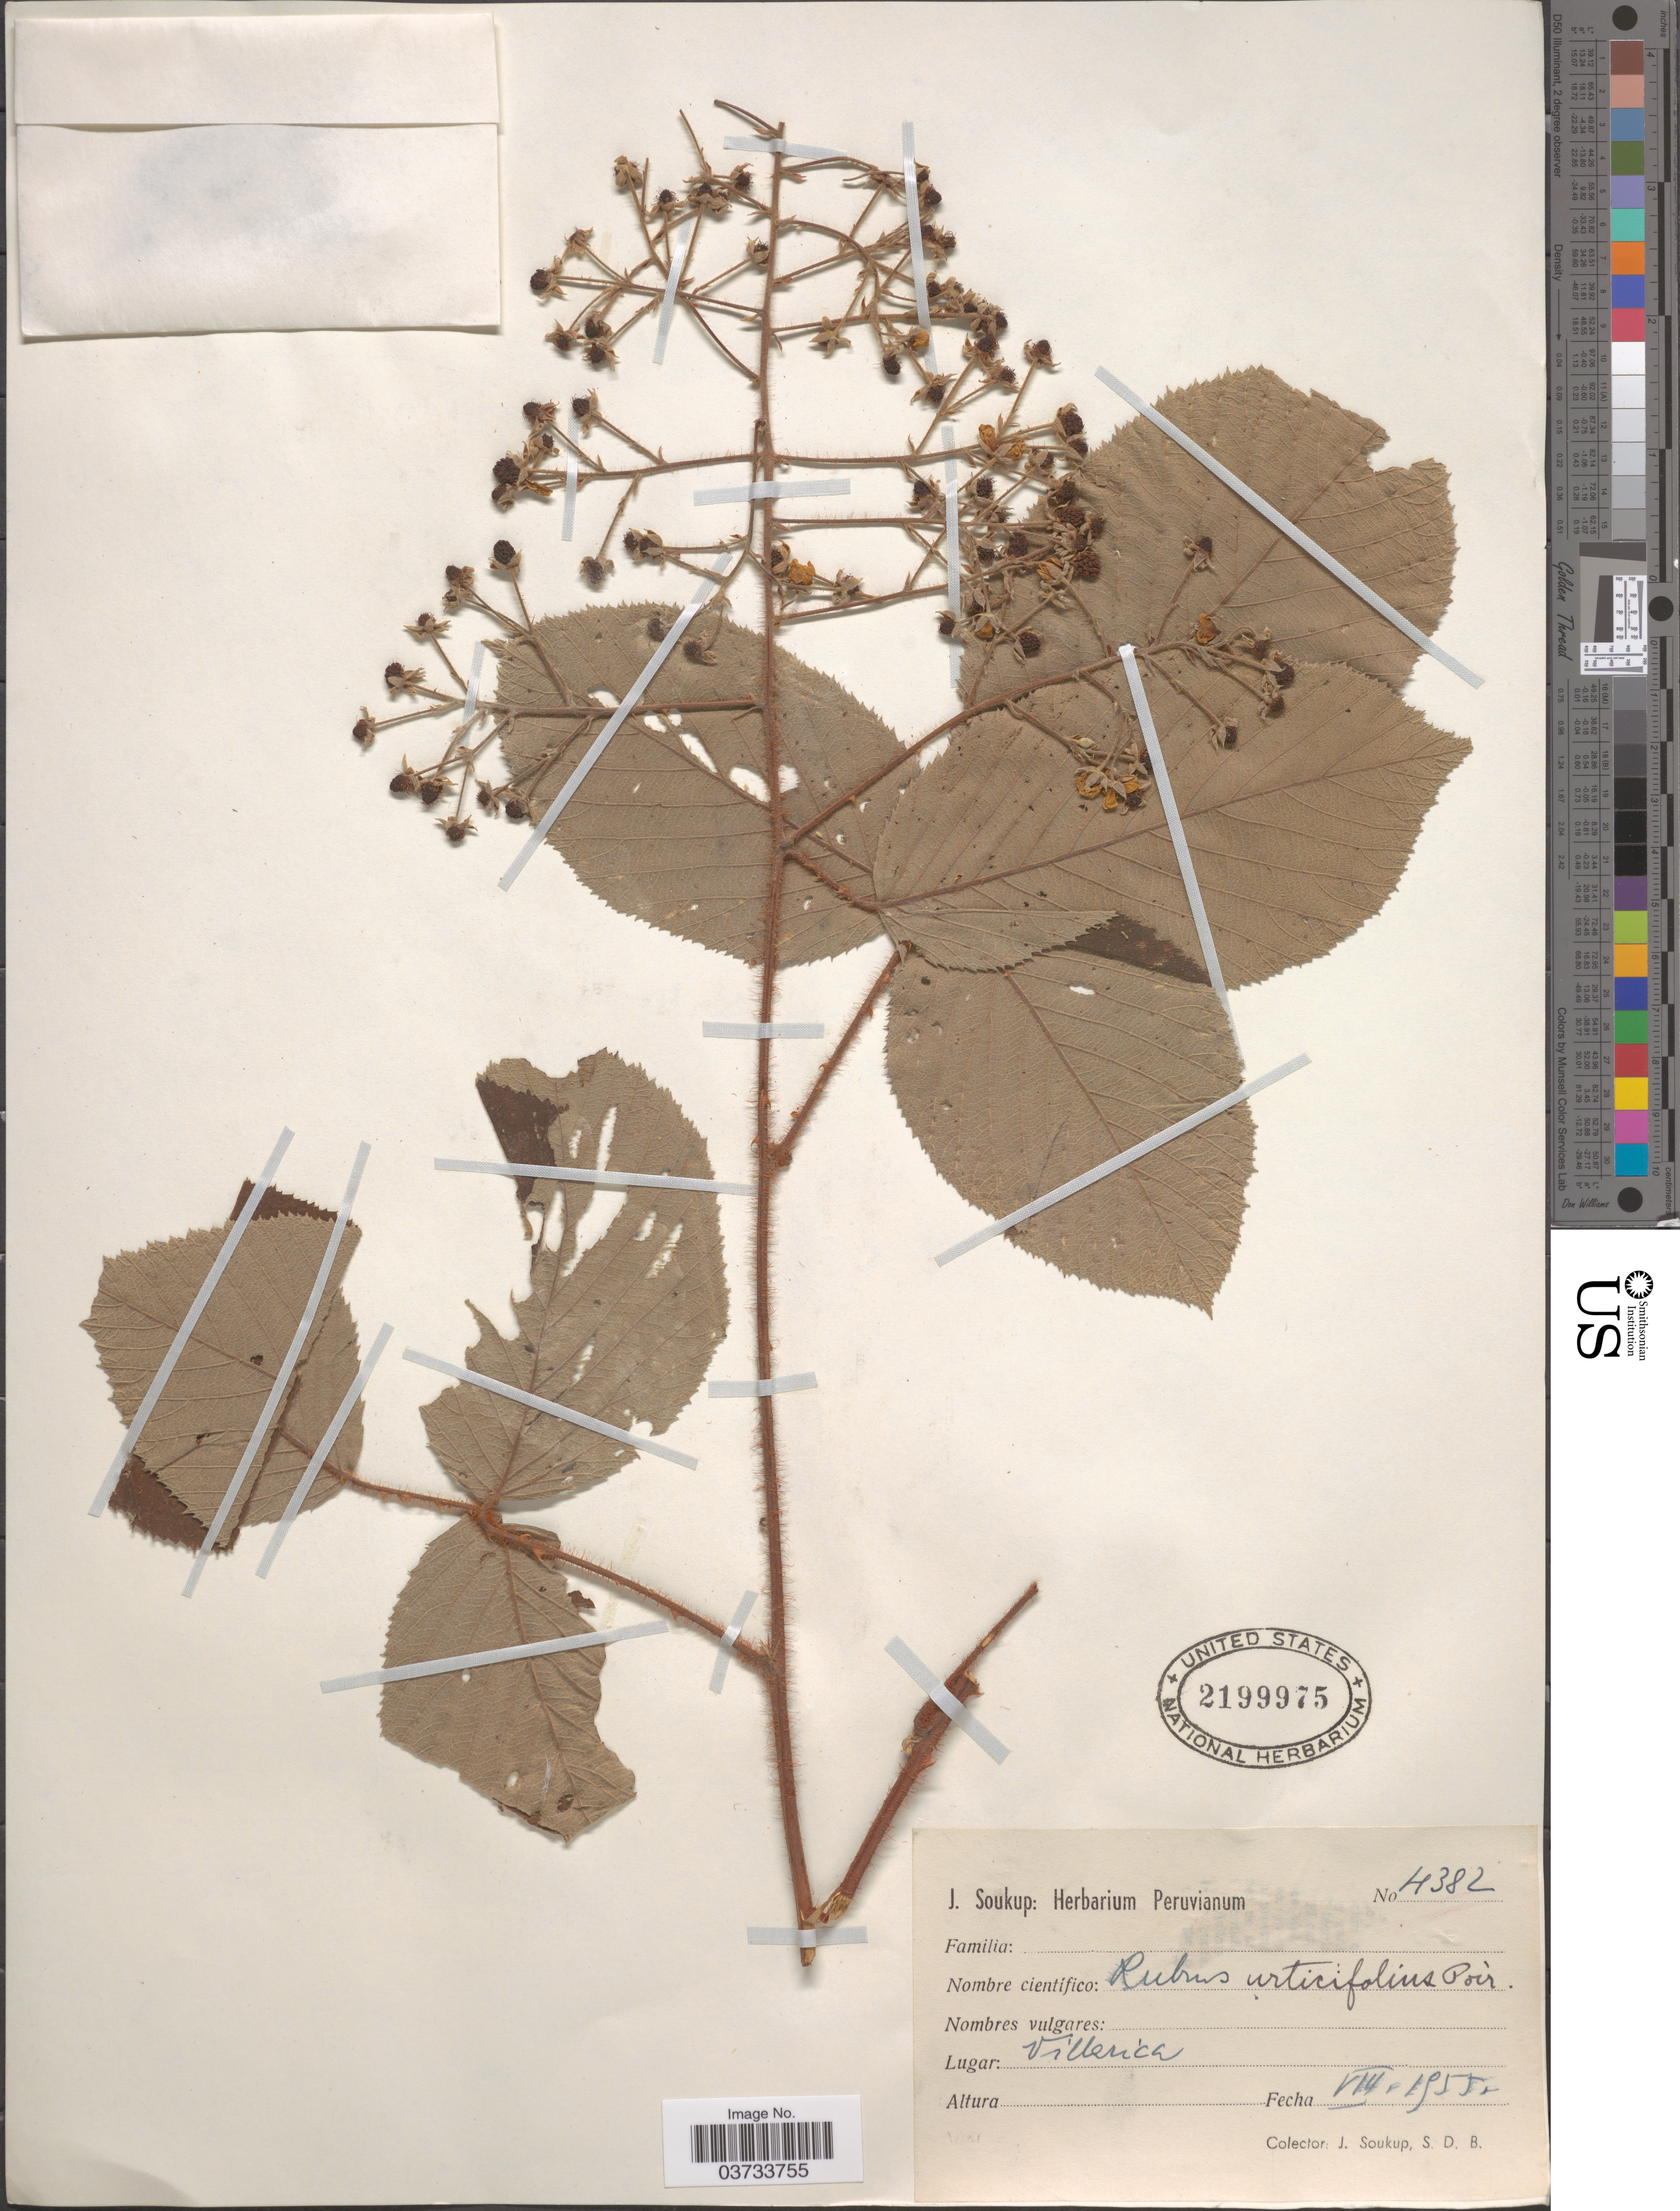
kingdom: Plantae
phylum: Tracheophyta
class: Magnoliopsida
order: Rosales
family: Rosaceae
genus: Rubus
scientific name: Rubus urticifolius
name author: Poir.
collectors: J. Soukup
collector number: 4382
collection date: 1955-08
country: Peru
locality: Villerica.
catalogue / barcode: US 2199975